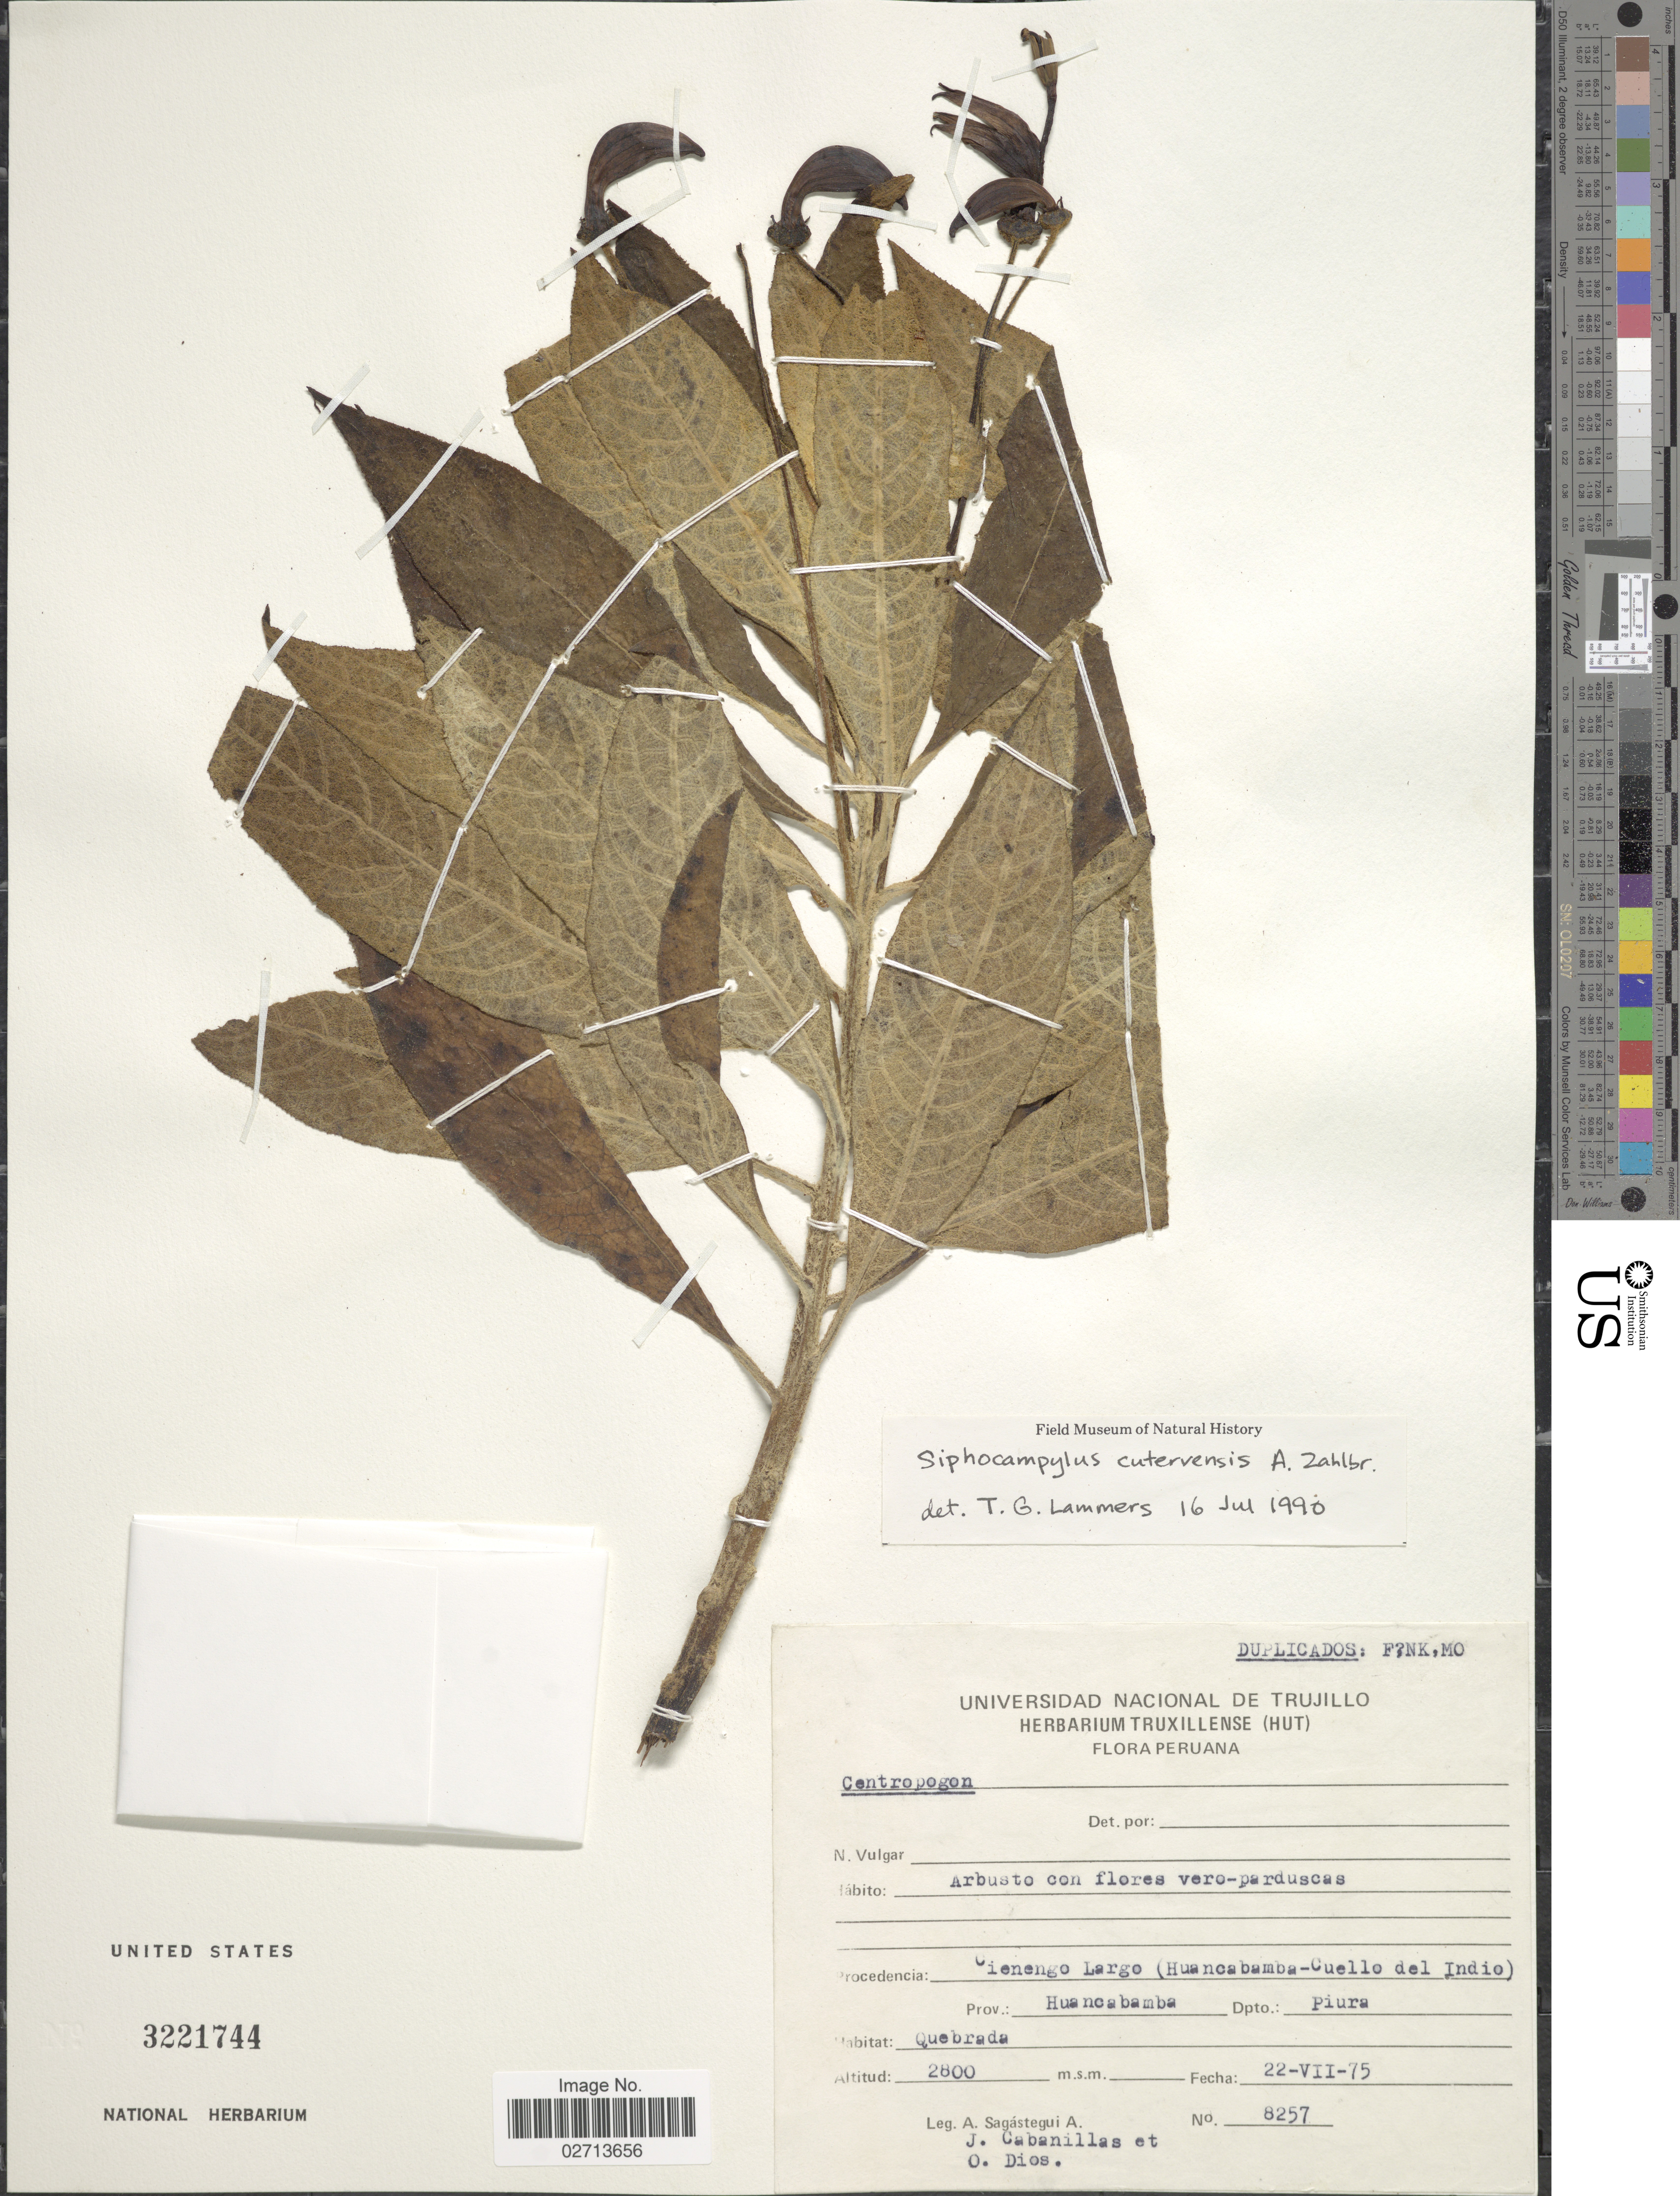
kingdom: Plantae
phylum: Tracheophyta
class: Magnoliopsida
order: Asterales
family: Campanulaceae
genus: Siphocampylus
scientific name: Siphocampylus cutervensis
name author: Zahlbr.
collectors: A. Sagástegui A., J. Cabanillas & O. Dios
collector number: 8257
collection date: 1975-07-22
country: Peru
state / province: Piura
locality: Cienengo Largo (Huancabamba-Cuello del Indo). Prov. Huancabamba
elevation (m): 2800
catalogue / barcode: US 3221744